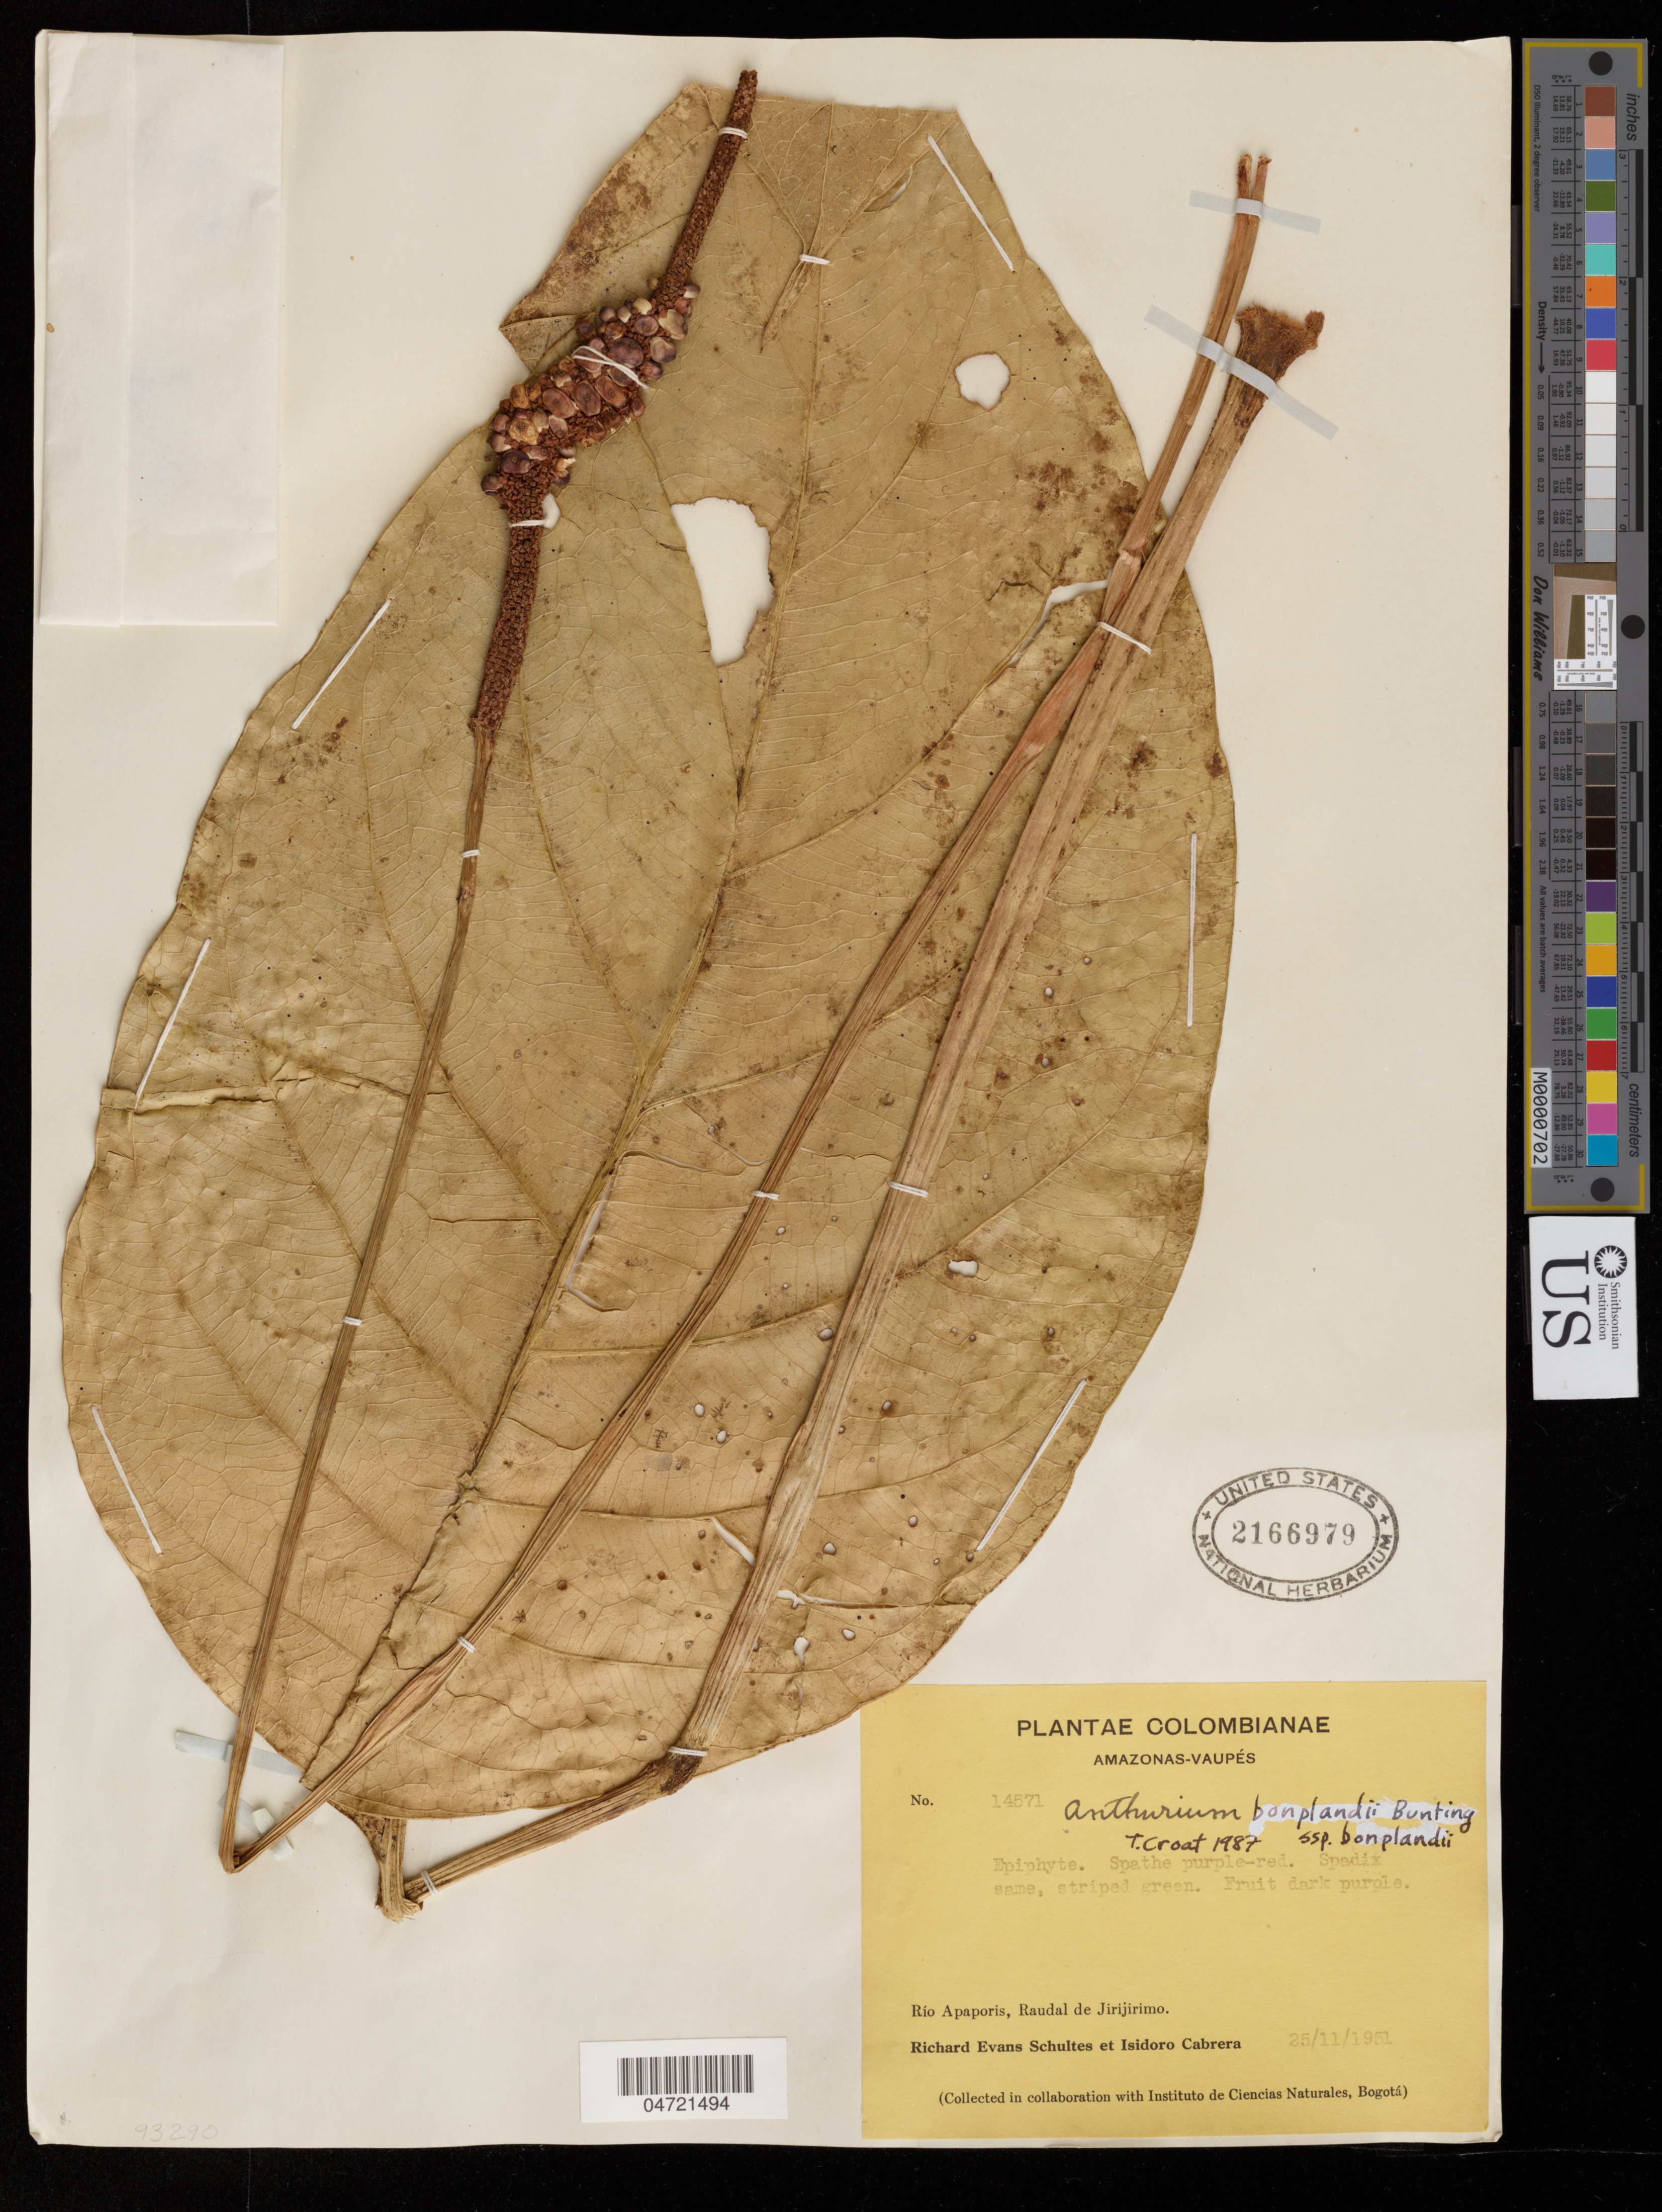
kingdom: Plantae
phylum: Tracheophyta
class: Liliopsida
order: Alismatales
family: Araceae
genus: Anthurium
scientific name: Anthurium bonplandii subsp. bonplandii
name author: G.S. Bunting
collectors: R. E. Schultes & I. Cabrera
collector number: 14571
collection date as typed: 25 Nov 1951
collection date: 1951-11-25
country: Colombia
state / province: Amazônas / Vaupés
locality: Rio Apaporis, Raudal de Jirijirimo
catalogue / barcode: US 2166979